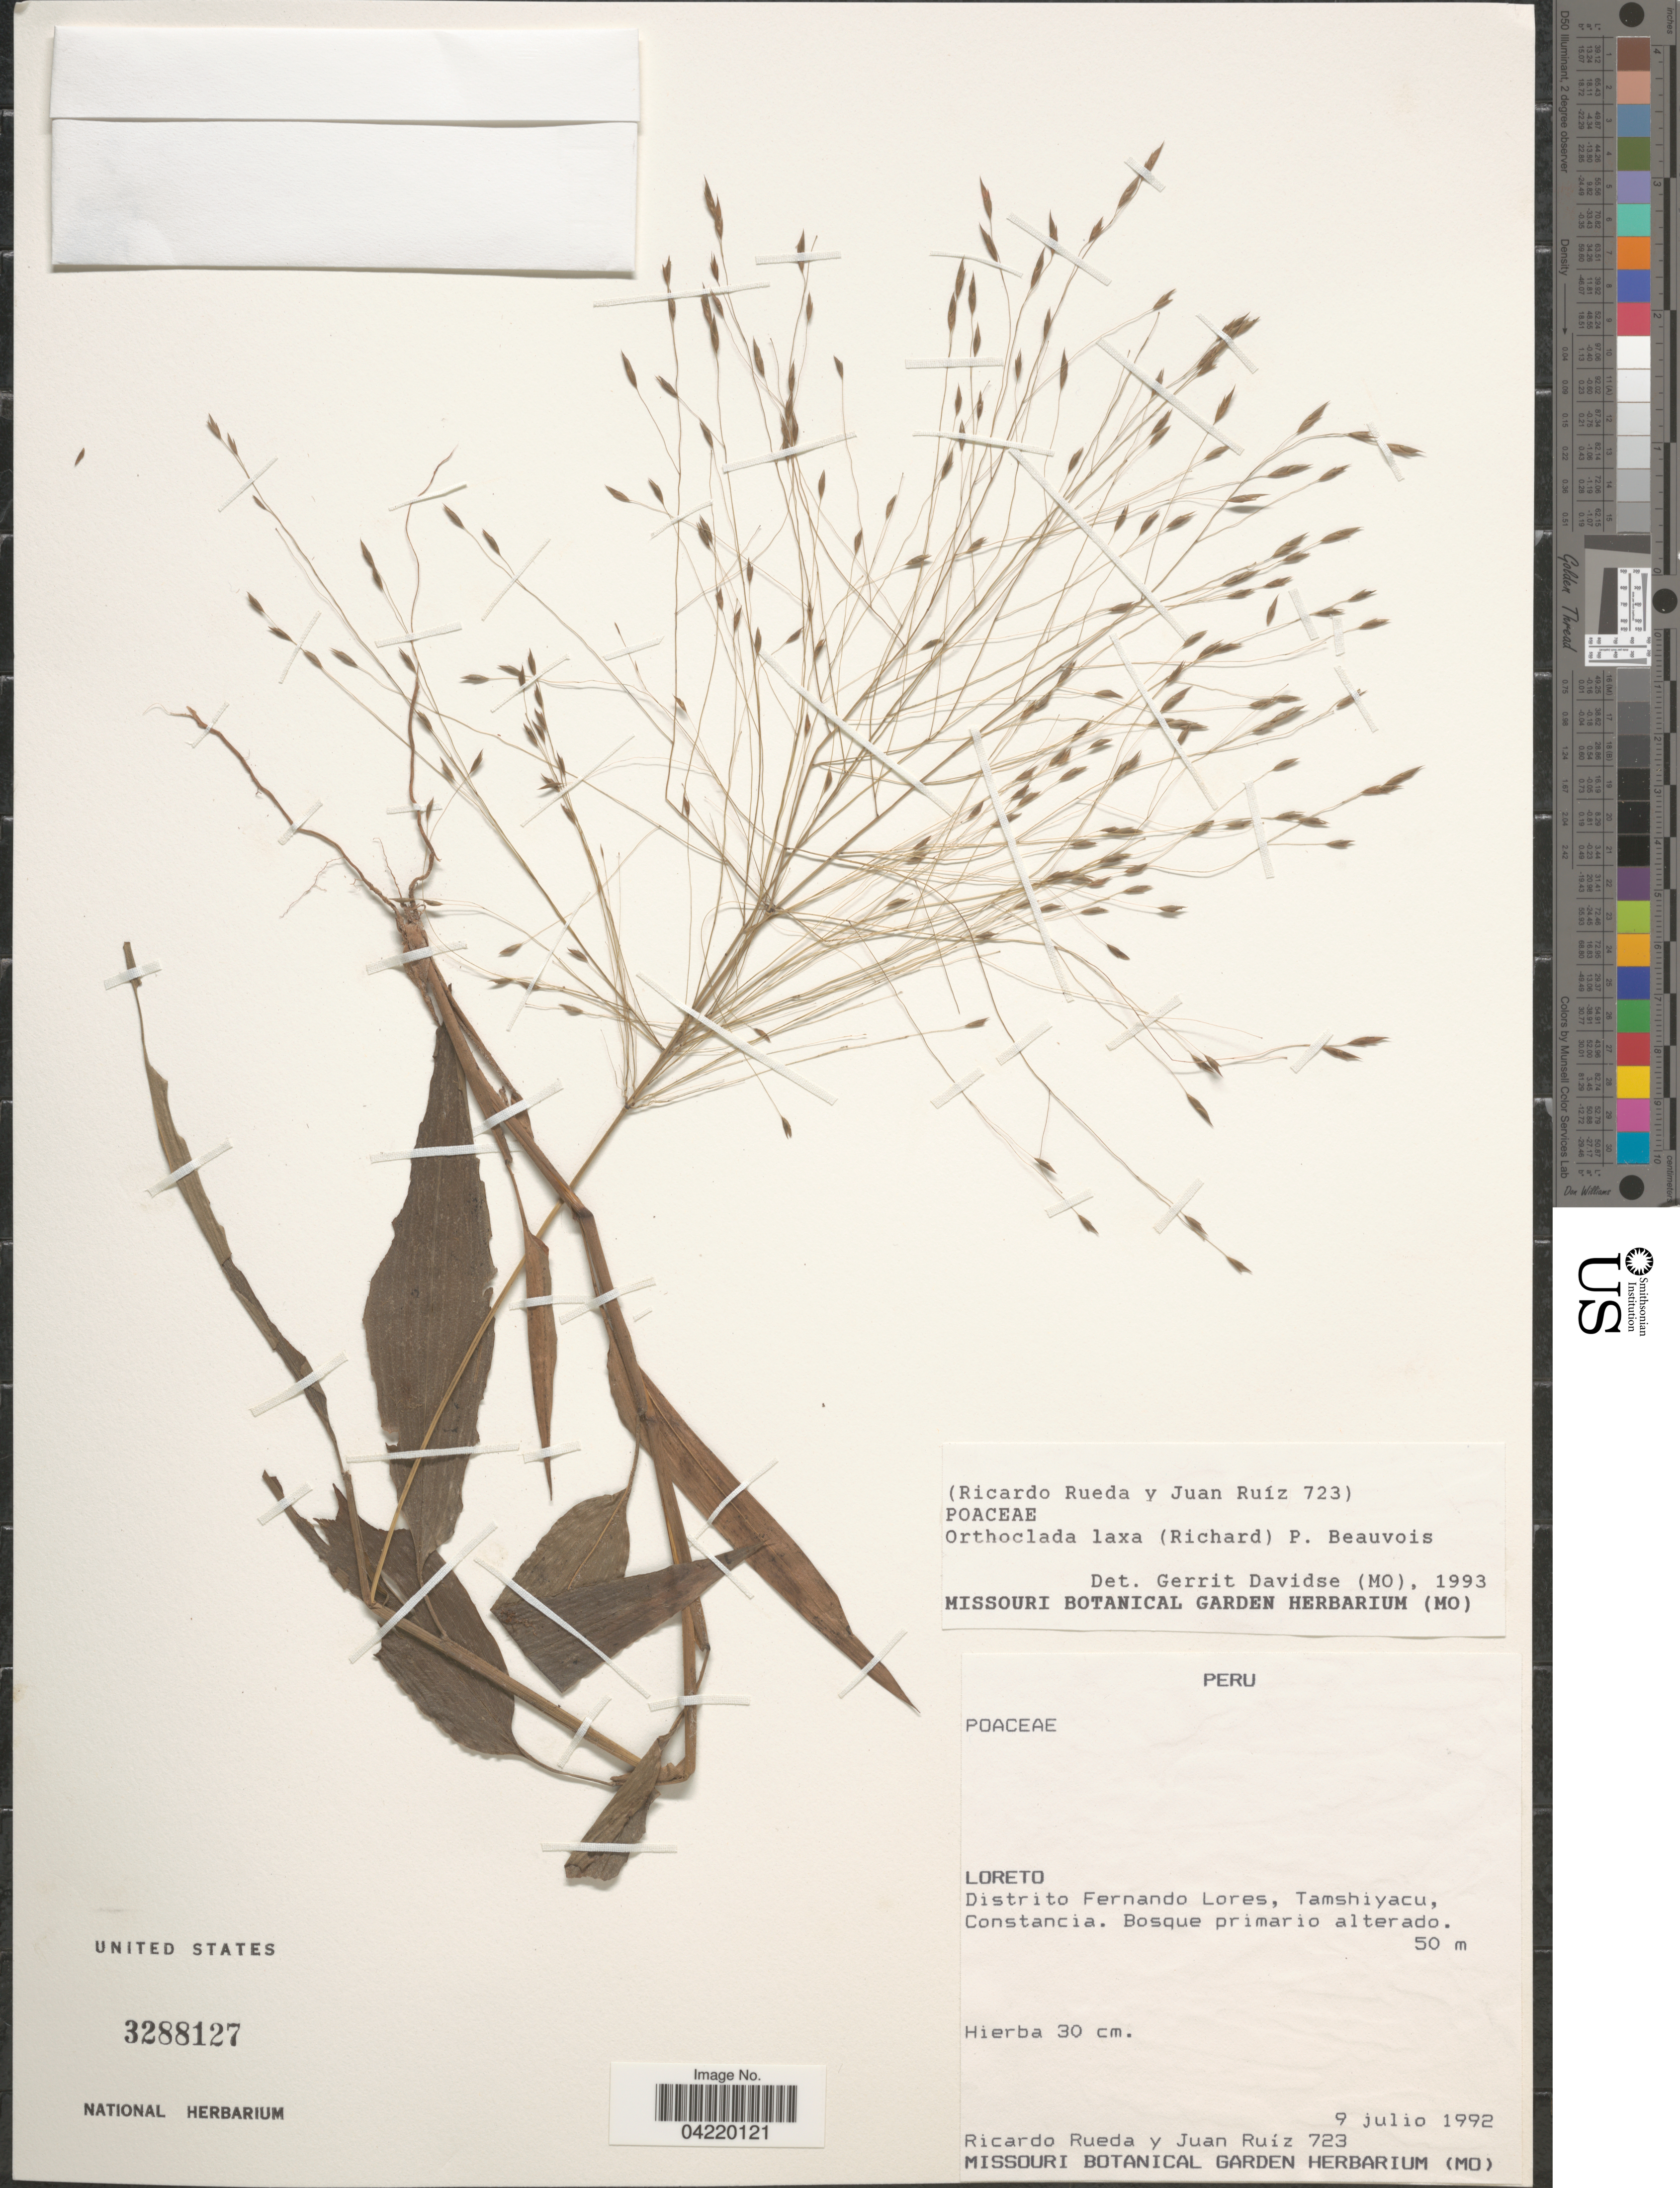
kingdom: Plantae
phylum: Tracheophyta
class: Liliopsida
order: Poales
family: Poaceae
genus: Orthoclada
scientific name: Orthoclada laxa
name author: P. Beauv.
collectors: R. Rueda & J. Ruíz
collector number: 723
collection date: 1992-07-09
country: Peru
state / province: Loreto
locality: Distrito Fernando Lores, Tamshiyacu, Constancia.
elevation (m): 50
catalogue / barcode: US 3288127